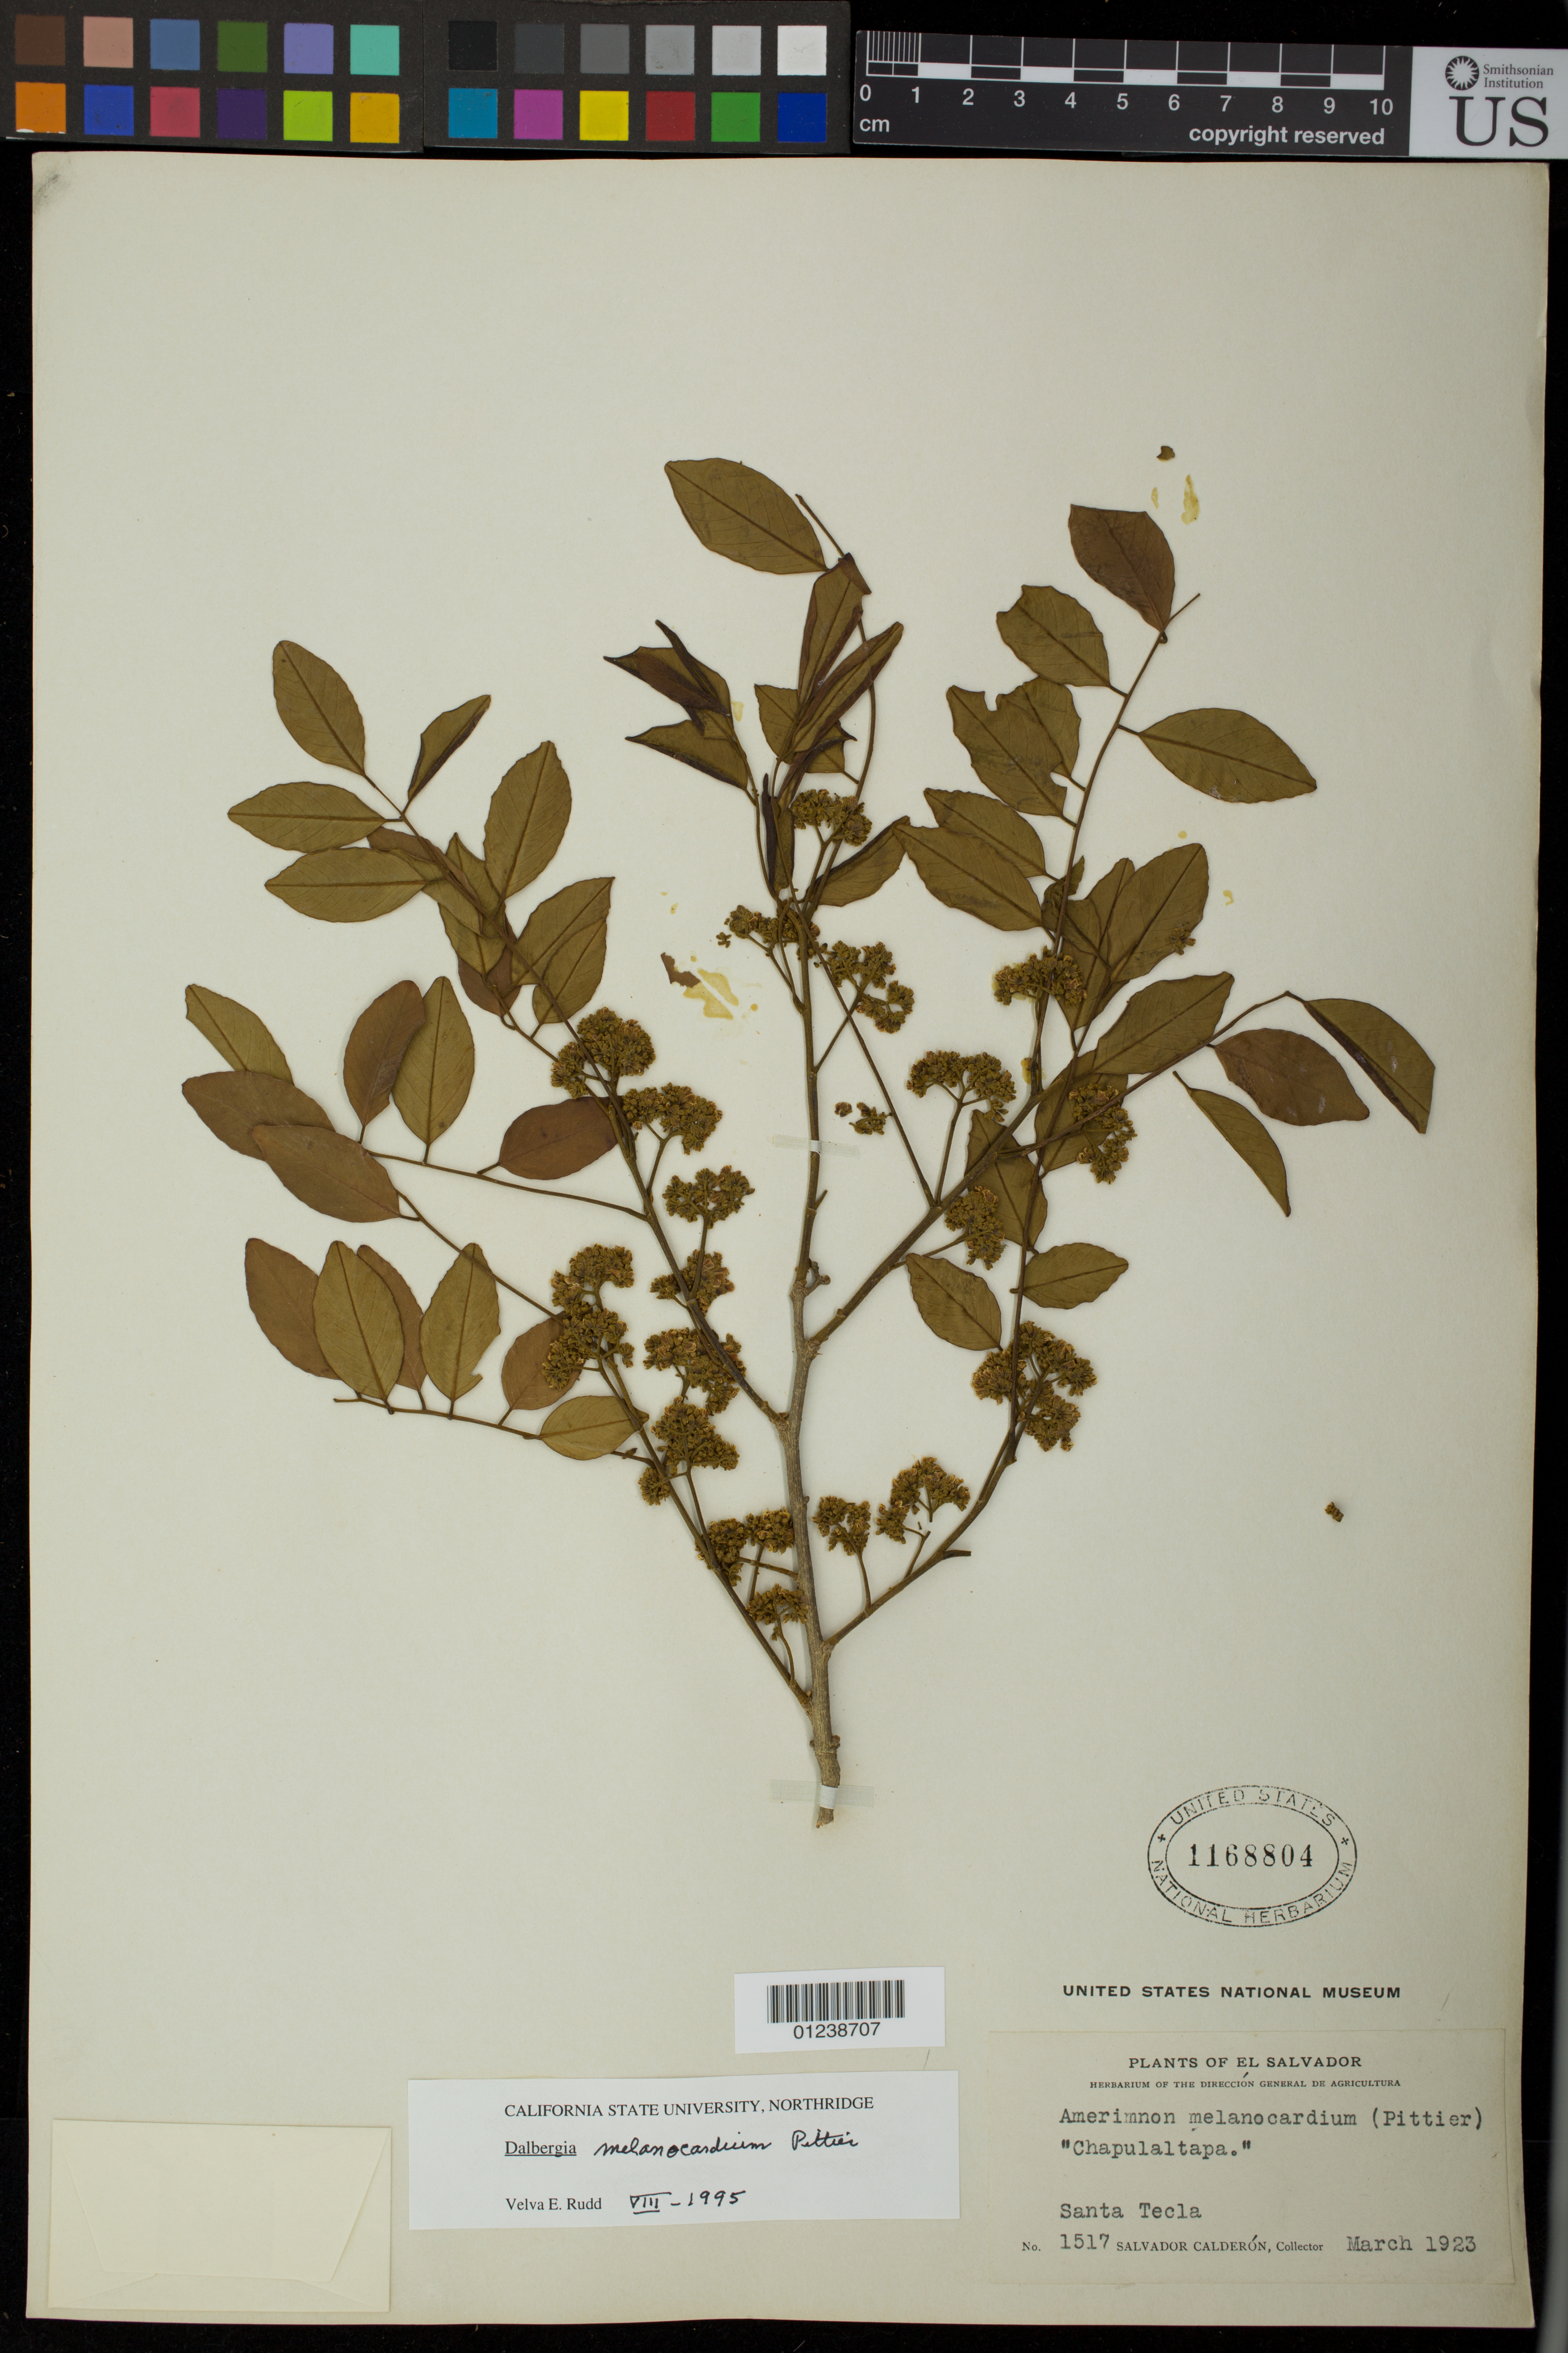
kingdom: Plantae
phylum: Tracheophyta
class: Magnoliopsida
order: Fabales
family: Fabaceae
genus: Dalbergia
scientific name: Dalbergia melanocardium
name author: Pittier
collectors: S. Calderón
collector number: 1517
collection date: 1923-03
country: El Salvador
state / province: La Libertad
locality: Santa Tecla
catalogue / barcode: US 1168804